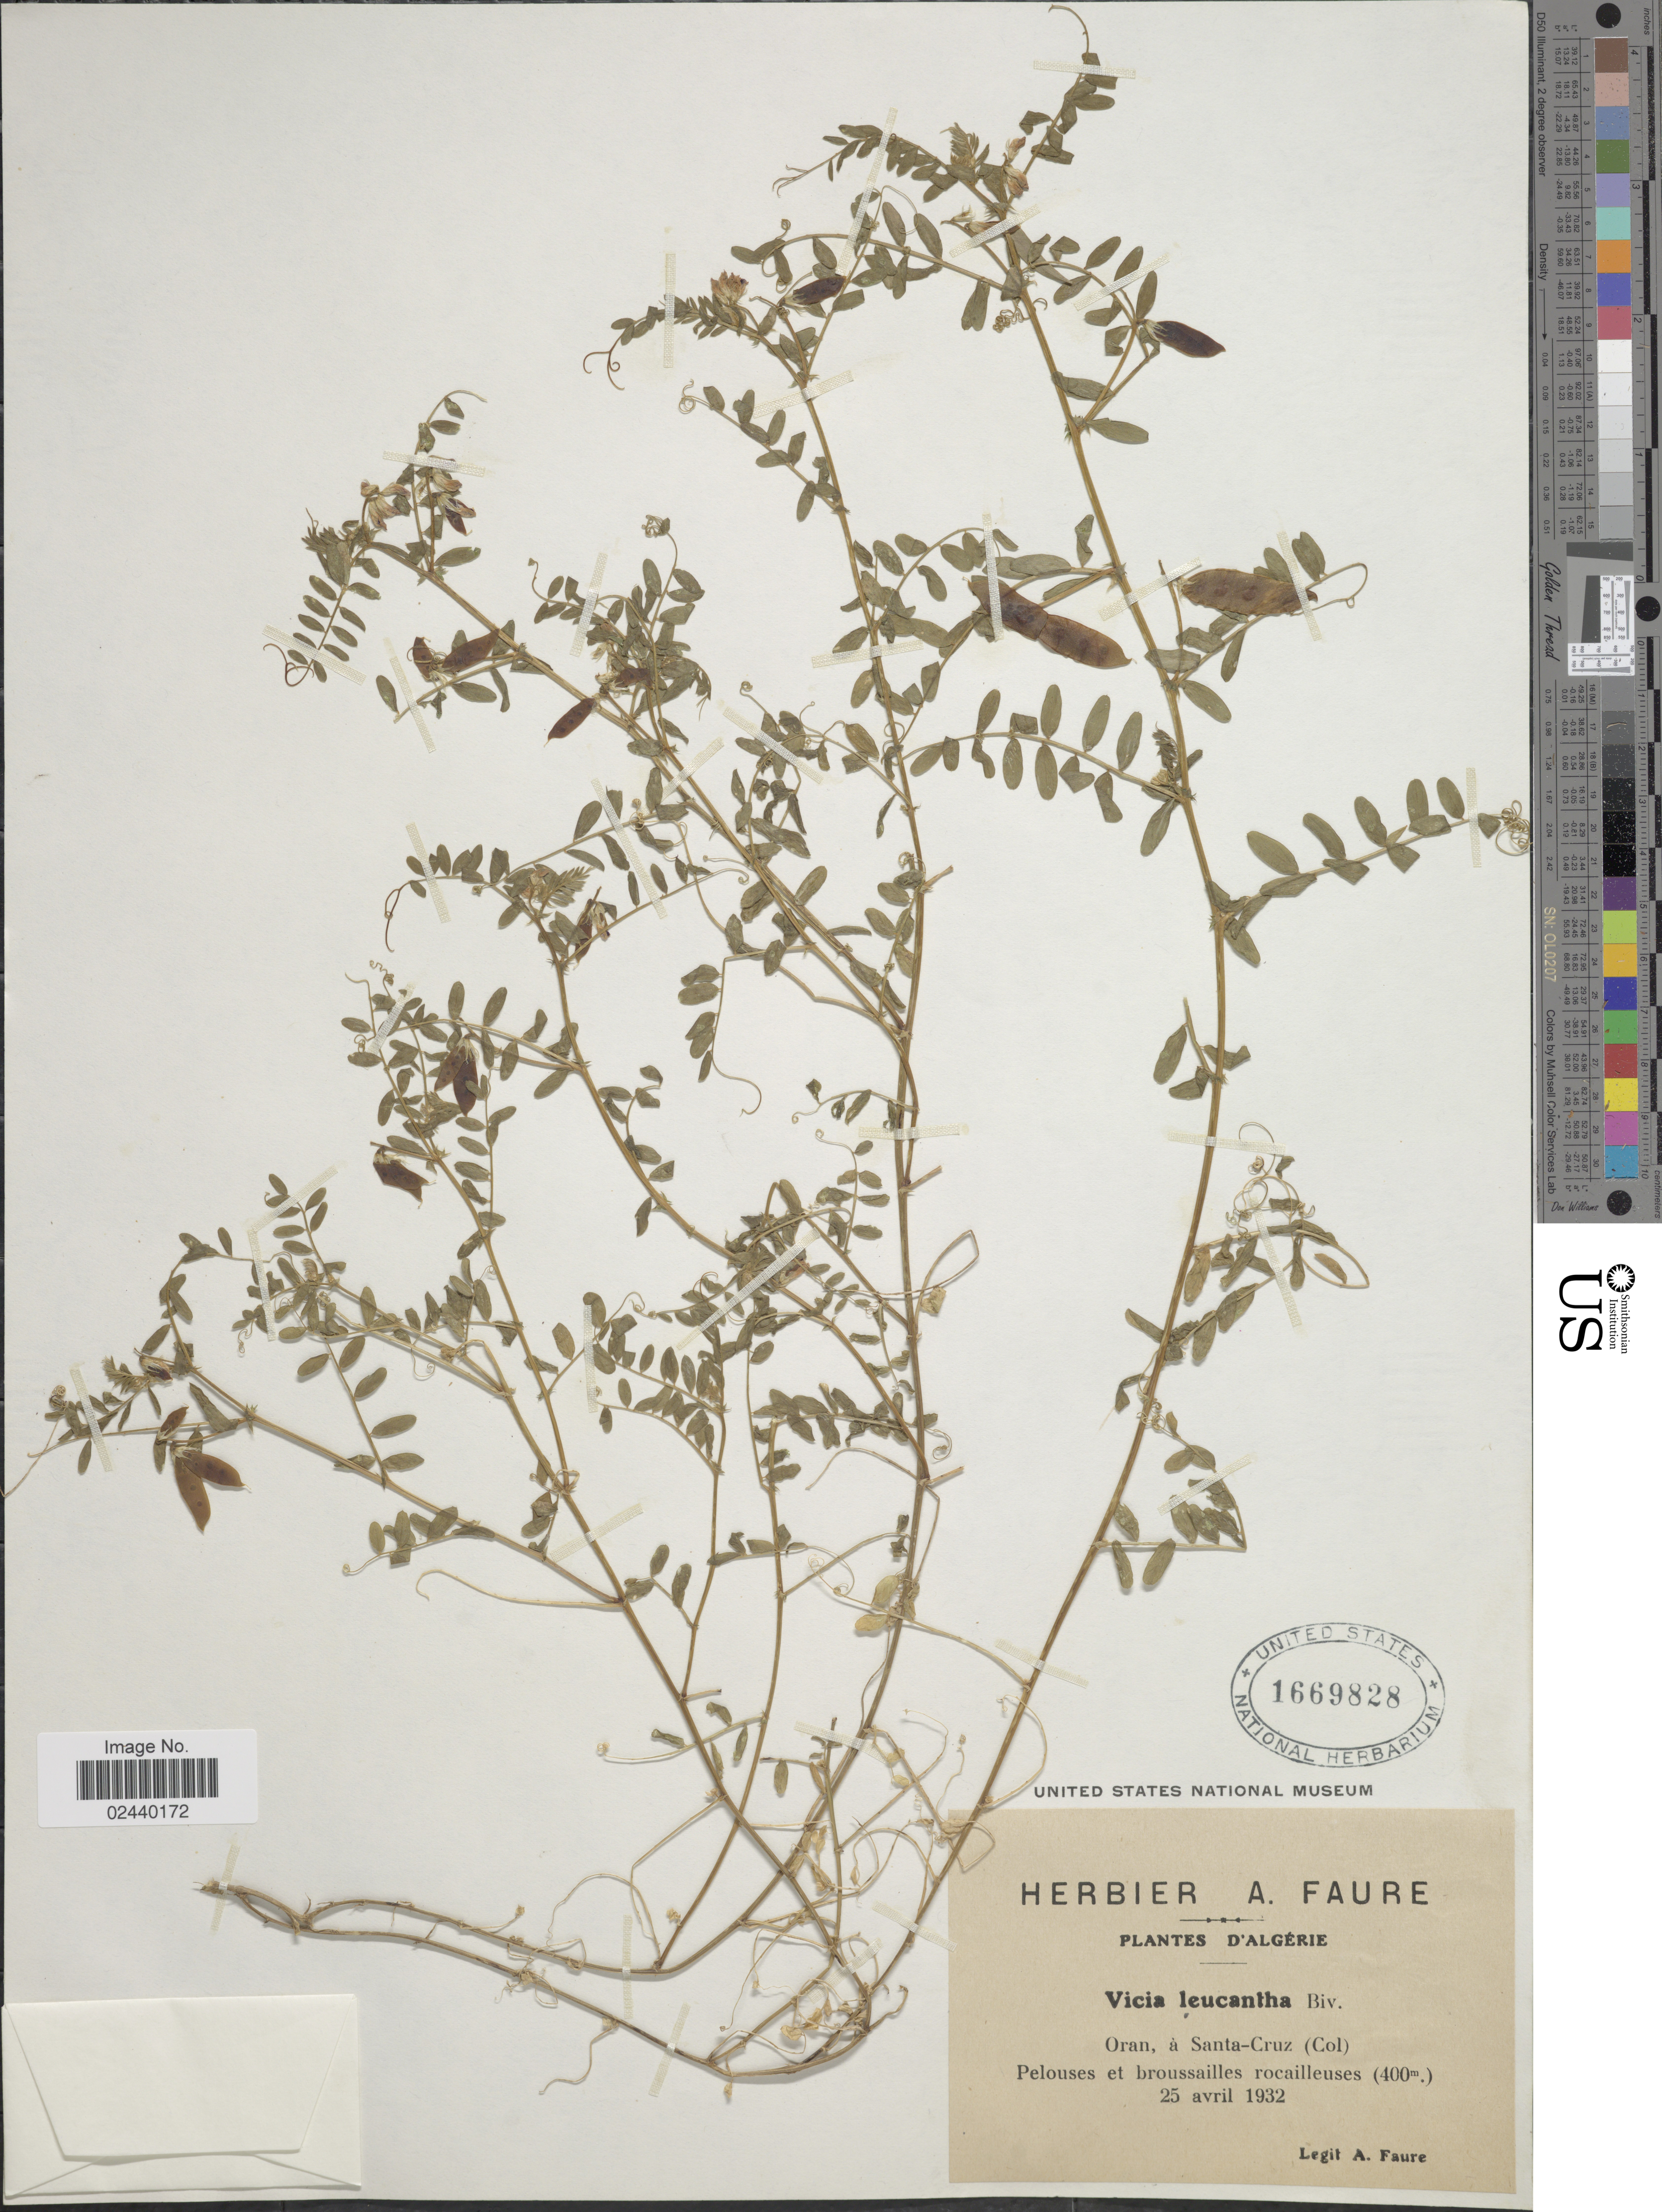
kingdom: Plantae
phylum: Tracheophyta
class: Magnoliopsida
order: Fabales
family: Fabaceae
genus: Vicia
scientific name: Vicia leucantha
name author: Biv.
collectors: A. Faure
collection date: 1932-04-25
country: Algeria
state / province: Oran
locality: D'Algerie, a Santa Cruz (Col), pelouses et broussailles rocailleuses.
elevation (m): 400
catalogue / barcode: US 1669828